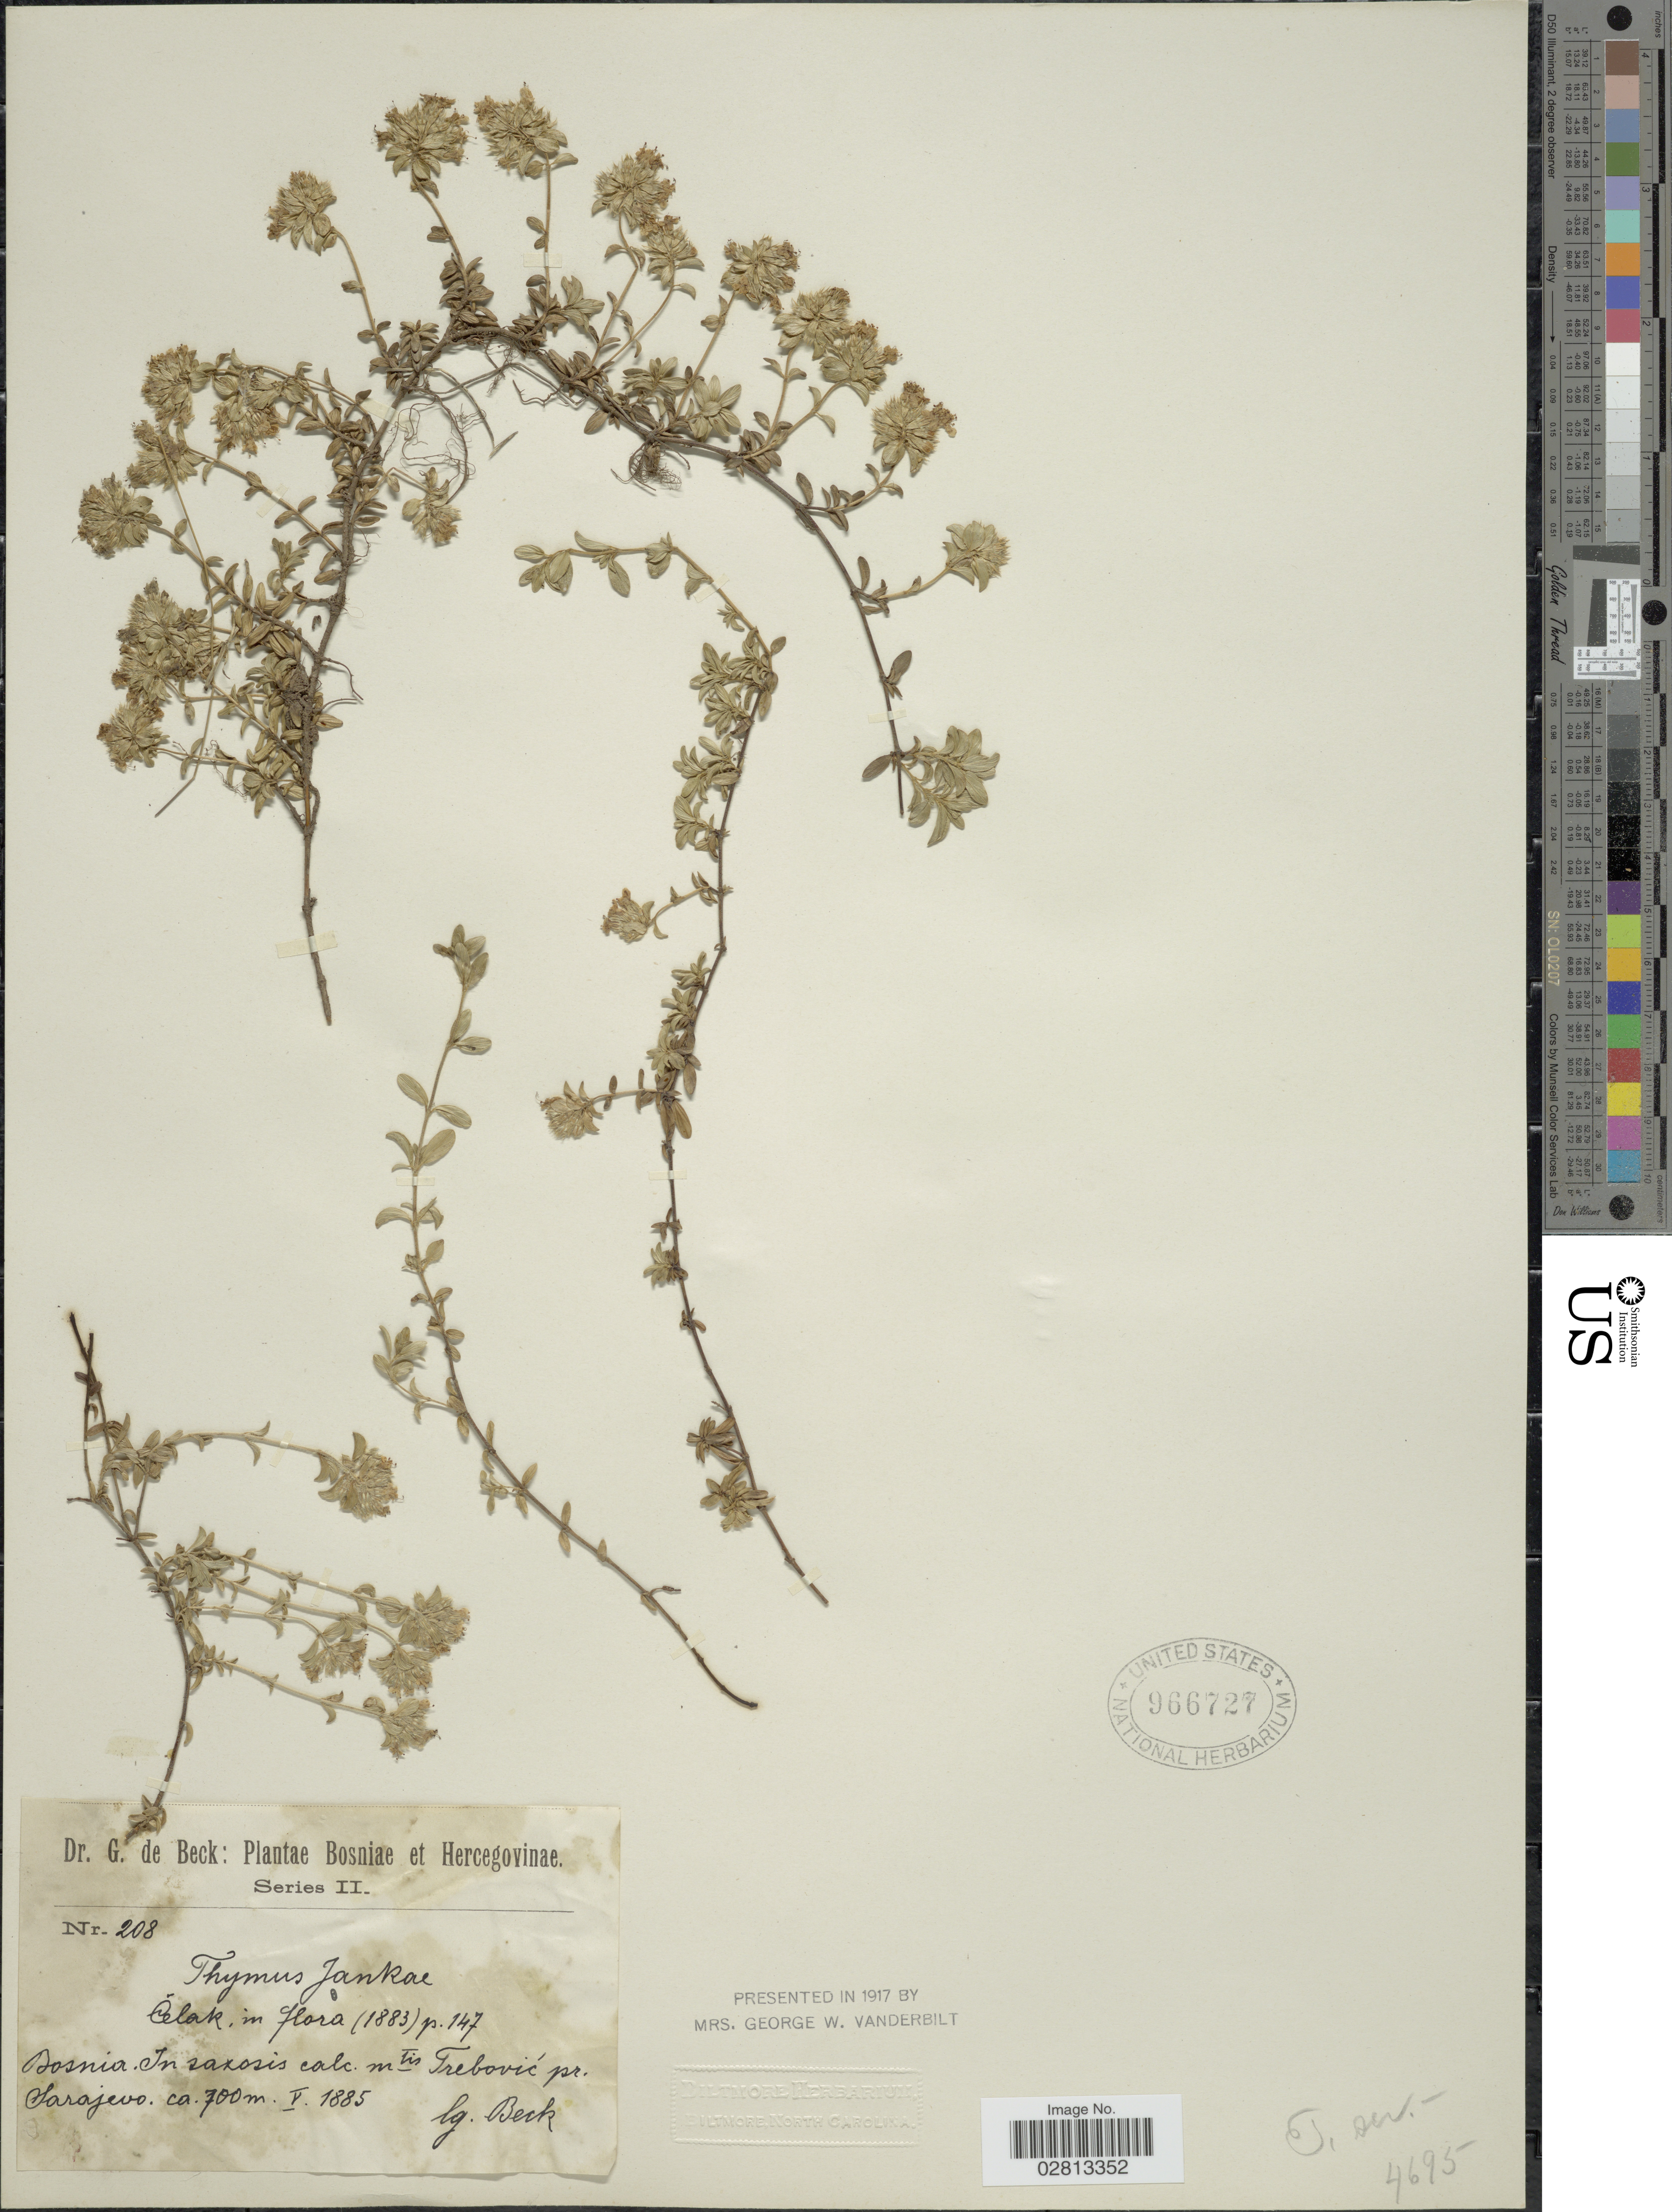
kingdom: Plantae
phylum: Tracheophyta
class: Magnoliopsida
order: Lamiales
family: Lamiaceae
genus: Thymus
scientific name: Thymus jankae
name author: Čelak.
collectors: -- Beck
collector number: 208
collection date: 1885-05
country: Bosnia and Herzegovina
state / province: Federation of B&H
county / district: Sarajevo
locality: Bosniae et Hercegovinae. Bosnia. In saxosis calc. mtis Trebovic pr. Sarajevo.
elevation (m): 700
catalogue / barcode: US 966727